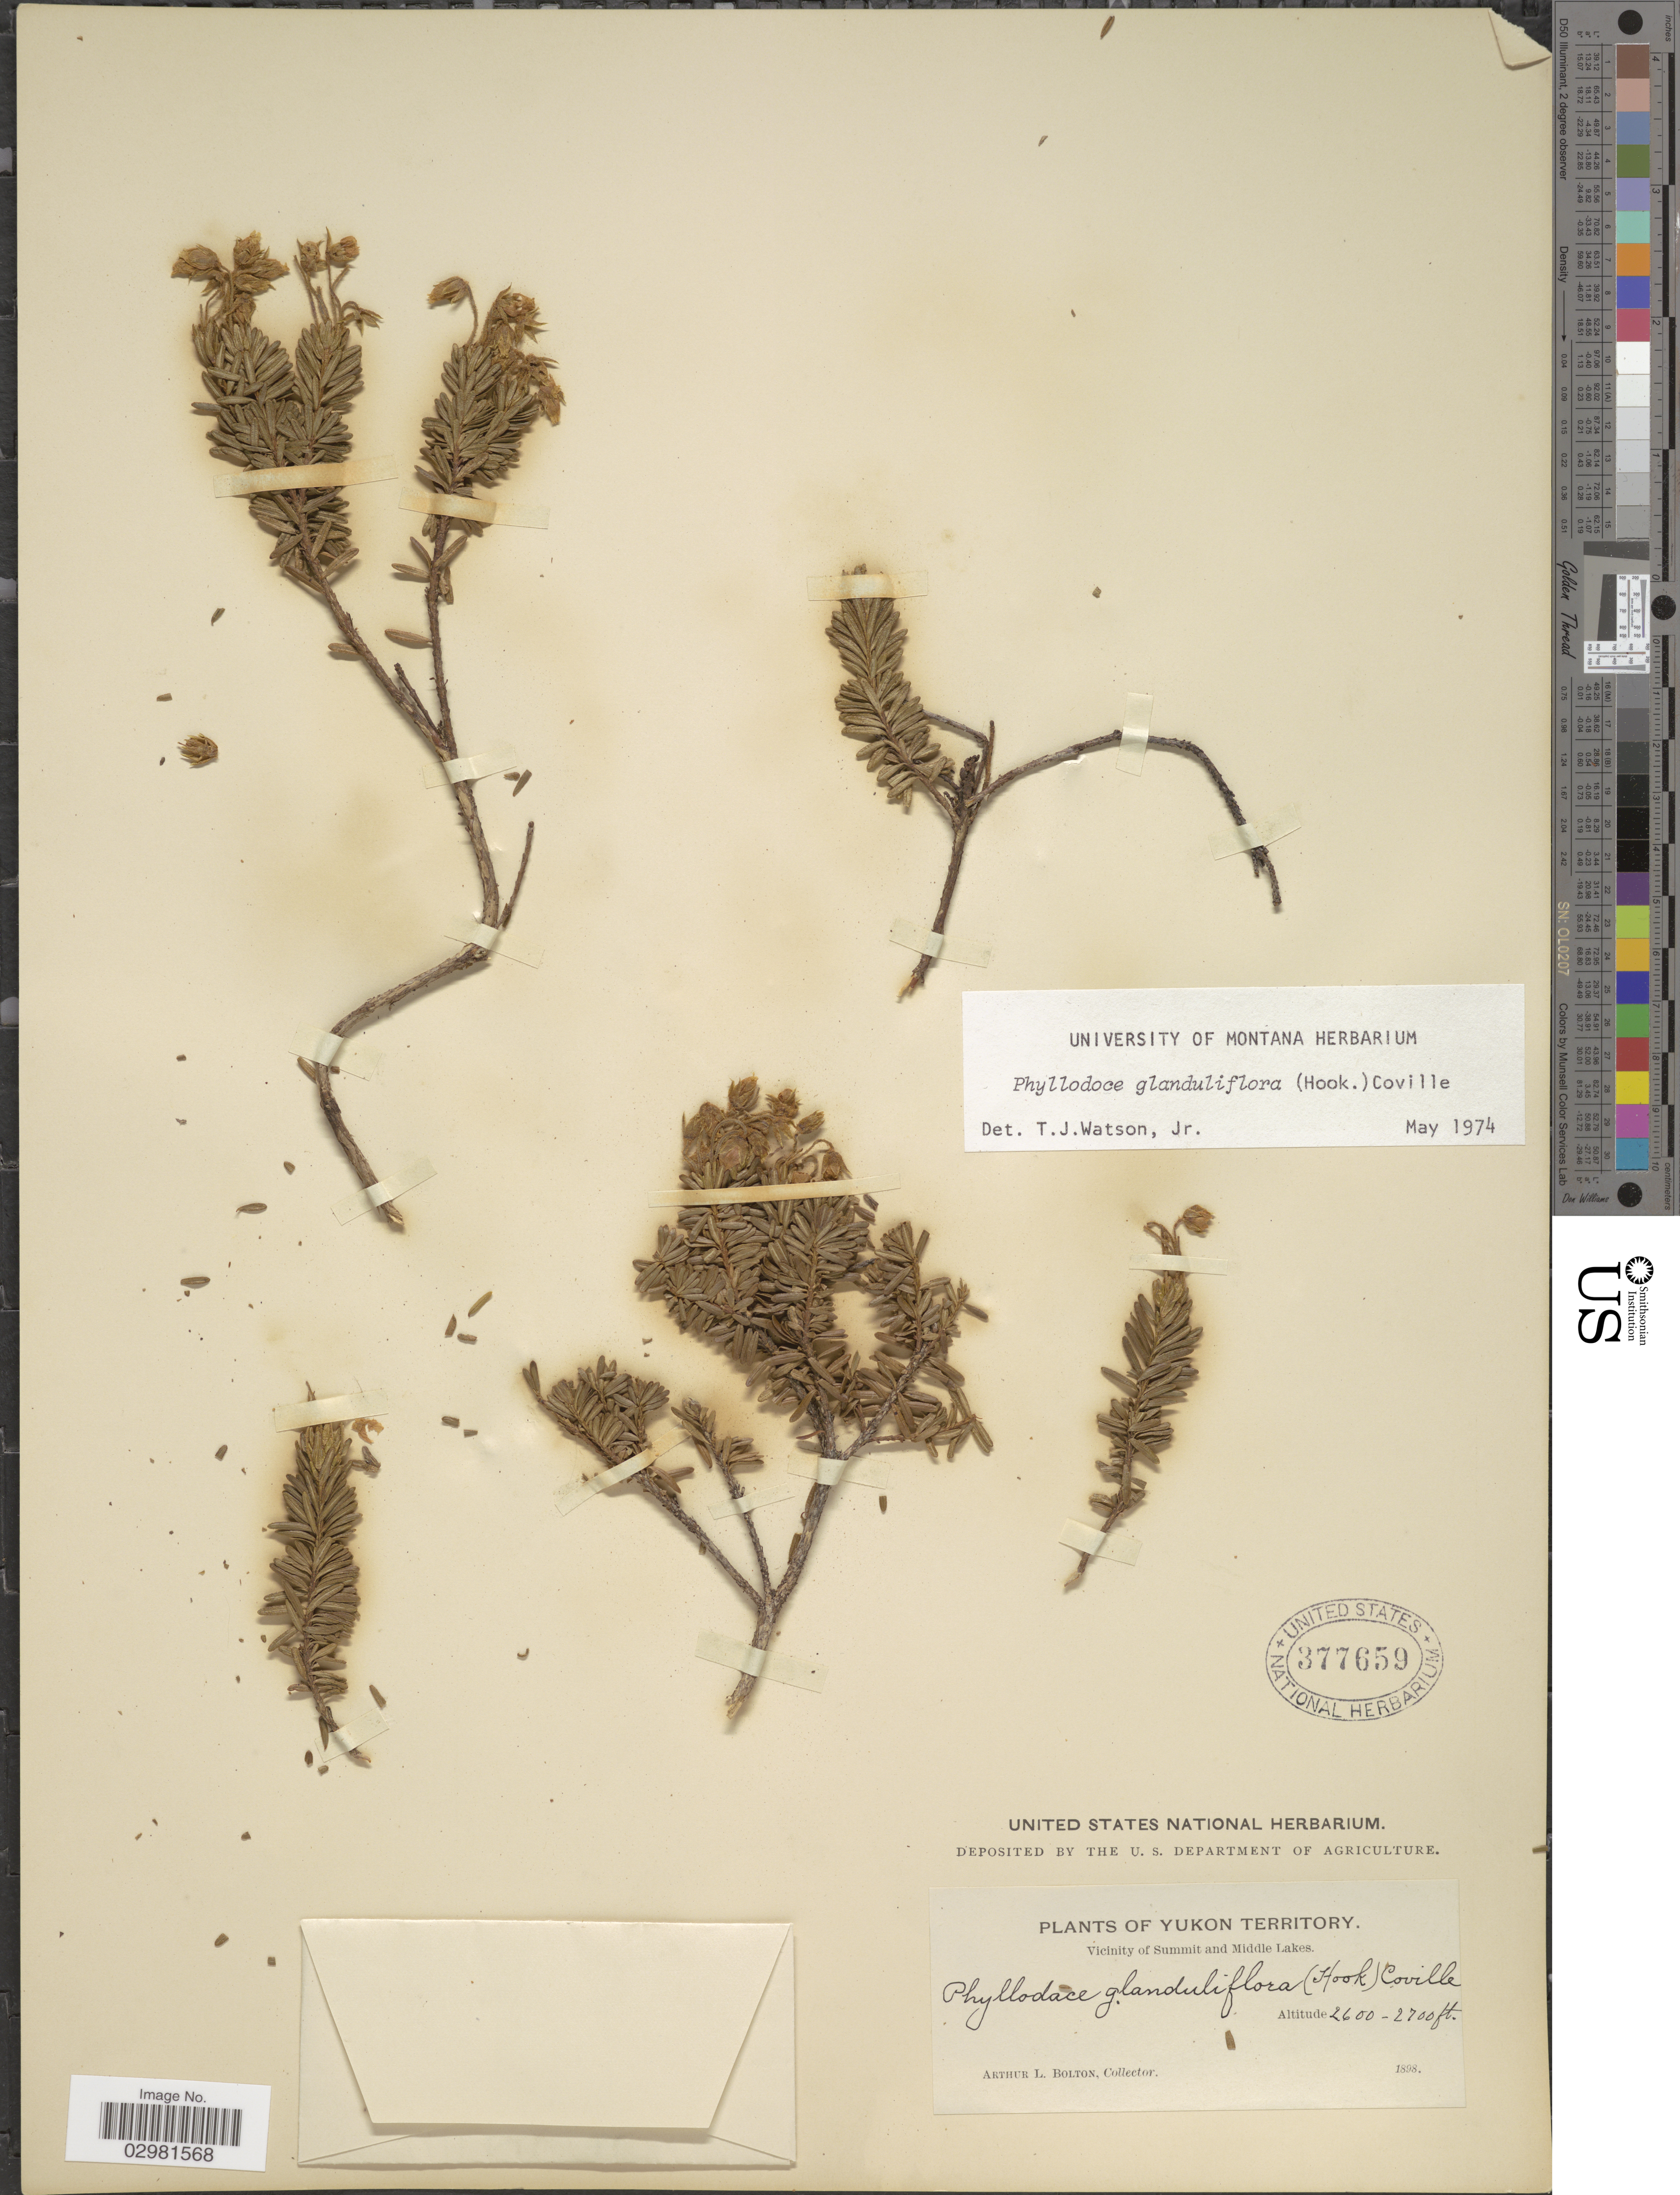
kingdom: Plantae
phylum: Tracheophyta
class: Magnoliopsida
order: Ericales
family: Ericaceae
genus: Phyllodoce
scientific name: Phyllodoce glanduliflora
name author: (Hook.) Coville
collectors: A. Bolton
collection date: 1898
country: Canada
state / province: Yukon Territory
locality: Vicinity of Summit and Middle Lakes.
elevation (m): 792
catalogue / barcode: US 377659